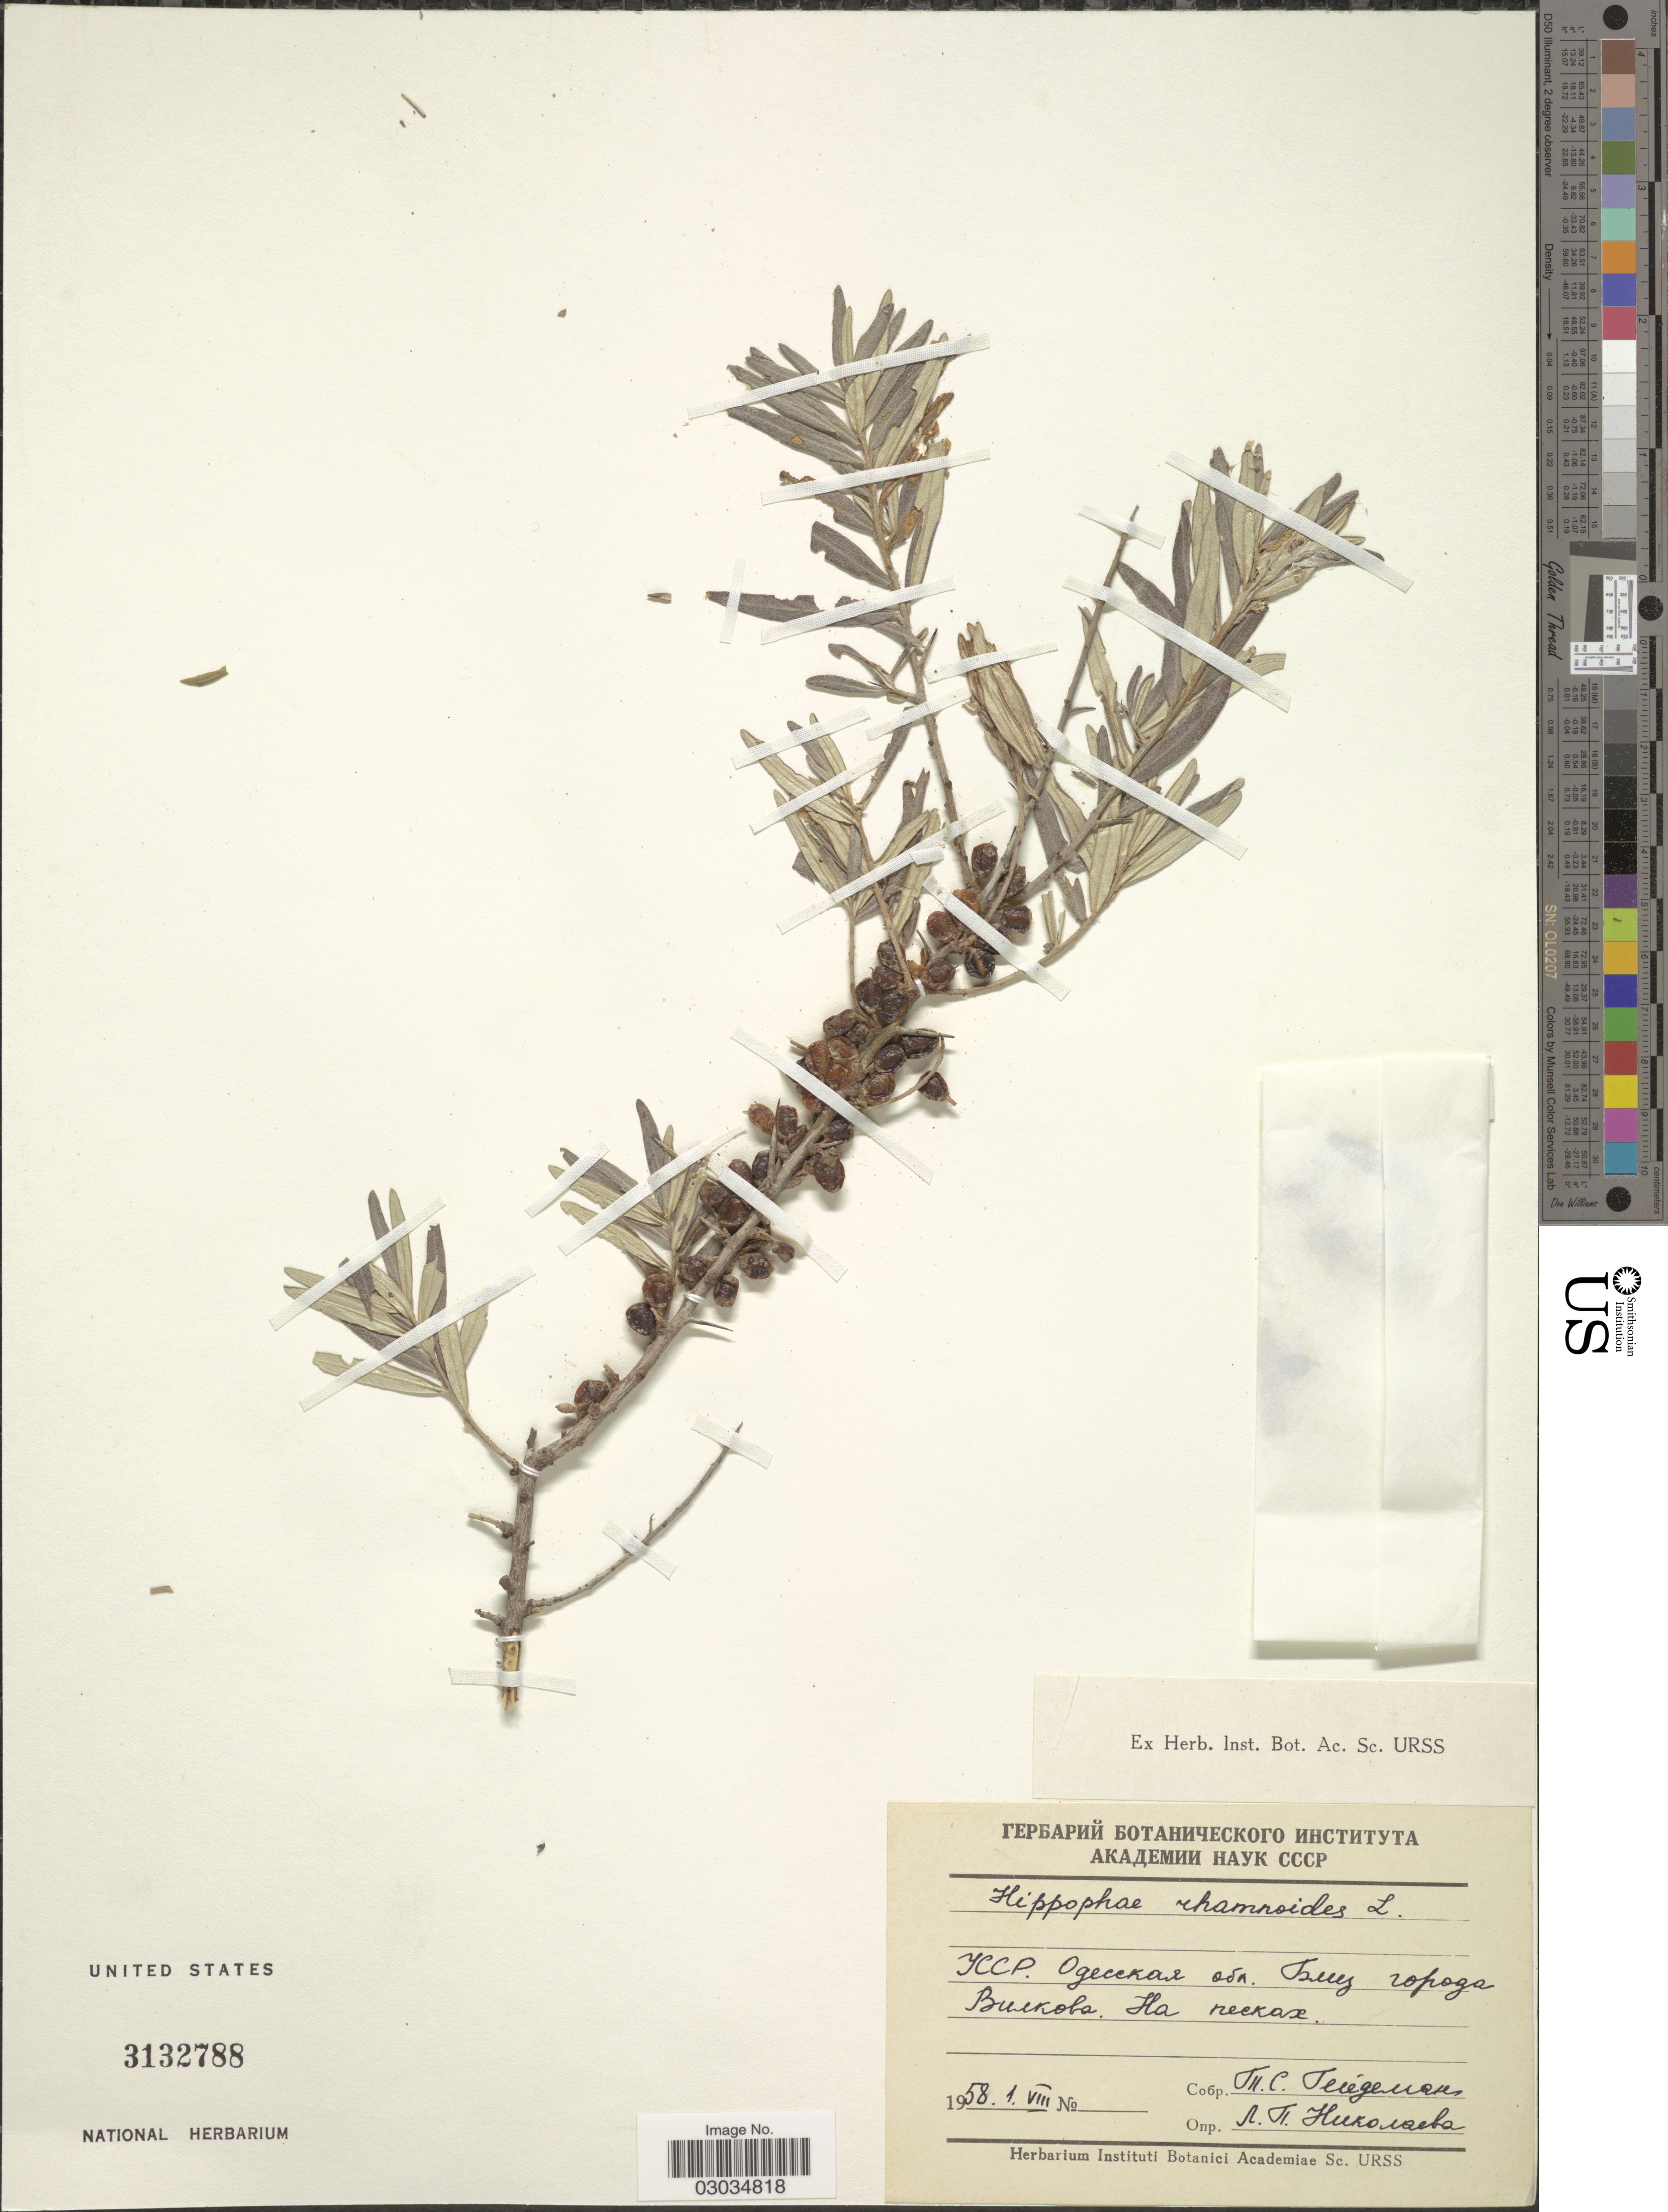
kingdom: Plantae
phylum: Tracheophyta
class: Magnoliopsida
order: Rosales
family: Elaeagnaceae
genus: Hippophae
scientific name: Hippophae rhamnoides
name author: L.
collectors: T. Geideman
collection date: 1958-08-01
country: Ukraine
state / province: Odesa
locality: Near Vilkov.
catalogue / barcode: US 3132788